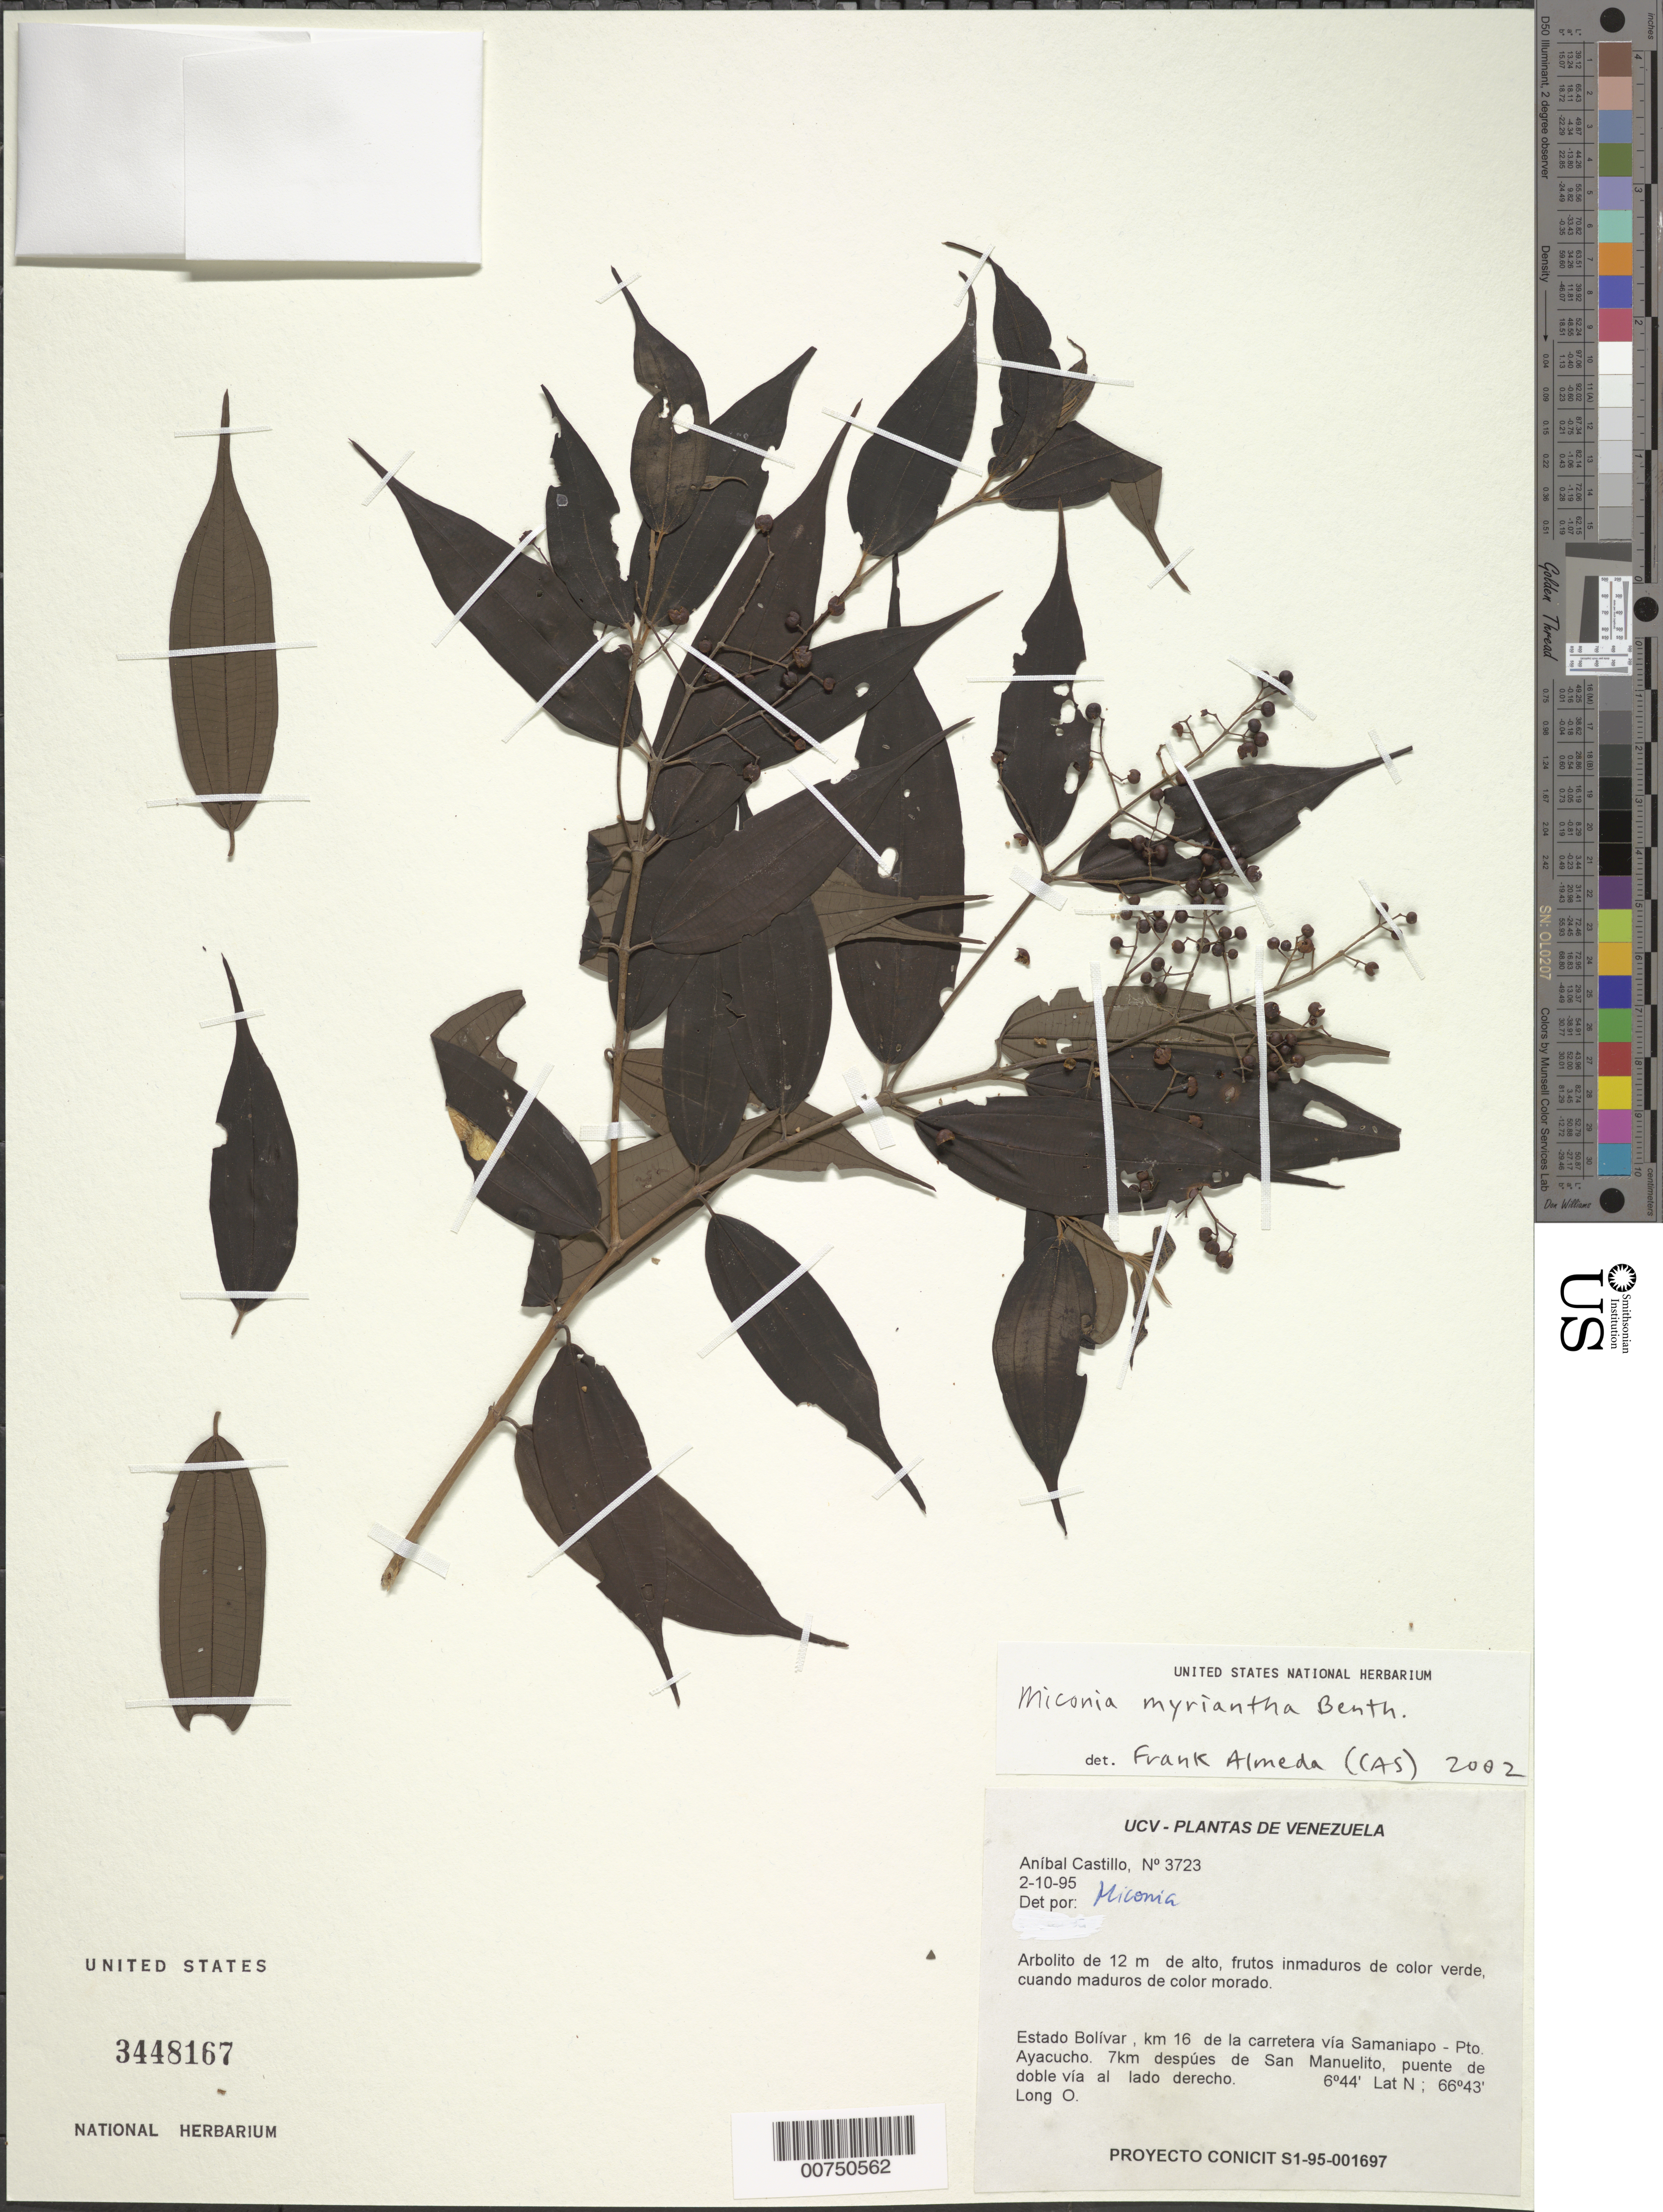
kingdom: Plantae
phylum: Tracheophyta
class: Magnoliopsida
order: Myrtales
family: Melastomataceae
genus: Miconia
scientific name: Miconia myriantha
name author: Benth.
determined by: Almeda, F.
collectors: A. Castillo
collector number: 3723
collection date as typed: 2-Oct-95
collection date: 1995-10-02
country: Venezuela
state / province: Bolívar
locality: Samaniapo- Puerto Ayacucho, km 16; 7 km despues de San Manuelito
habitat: Puente de doble via al lado derecho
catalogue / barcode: US 3448167